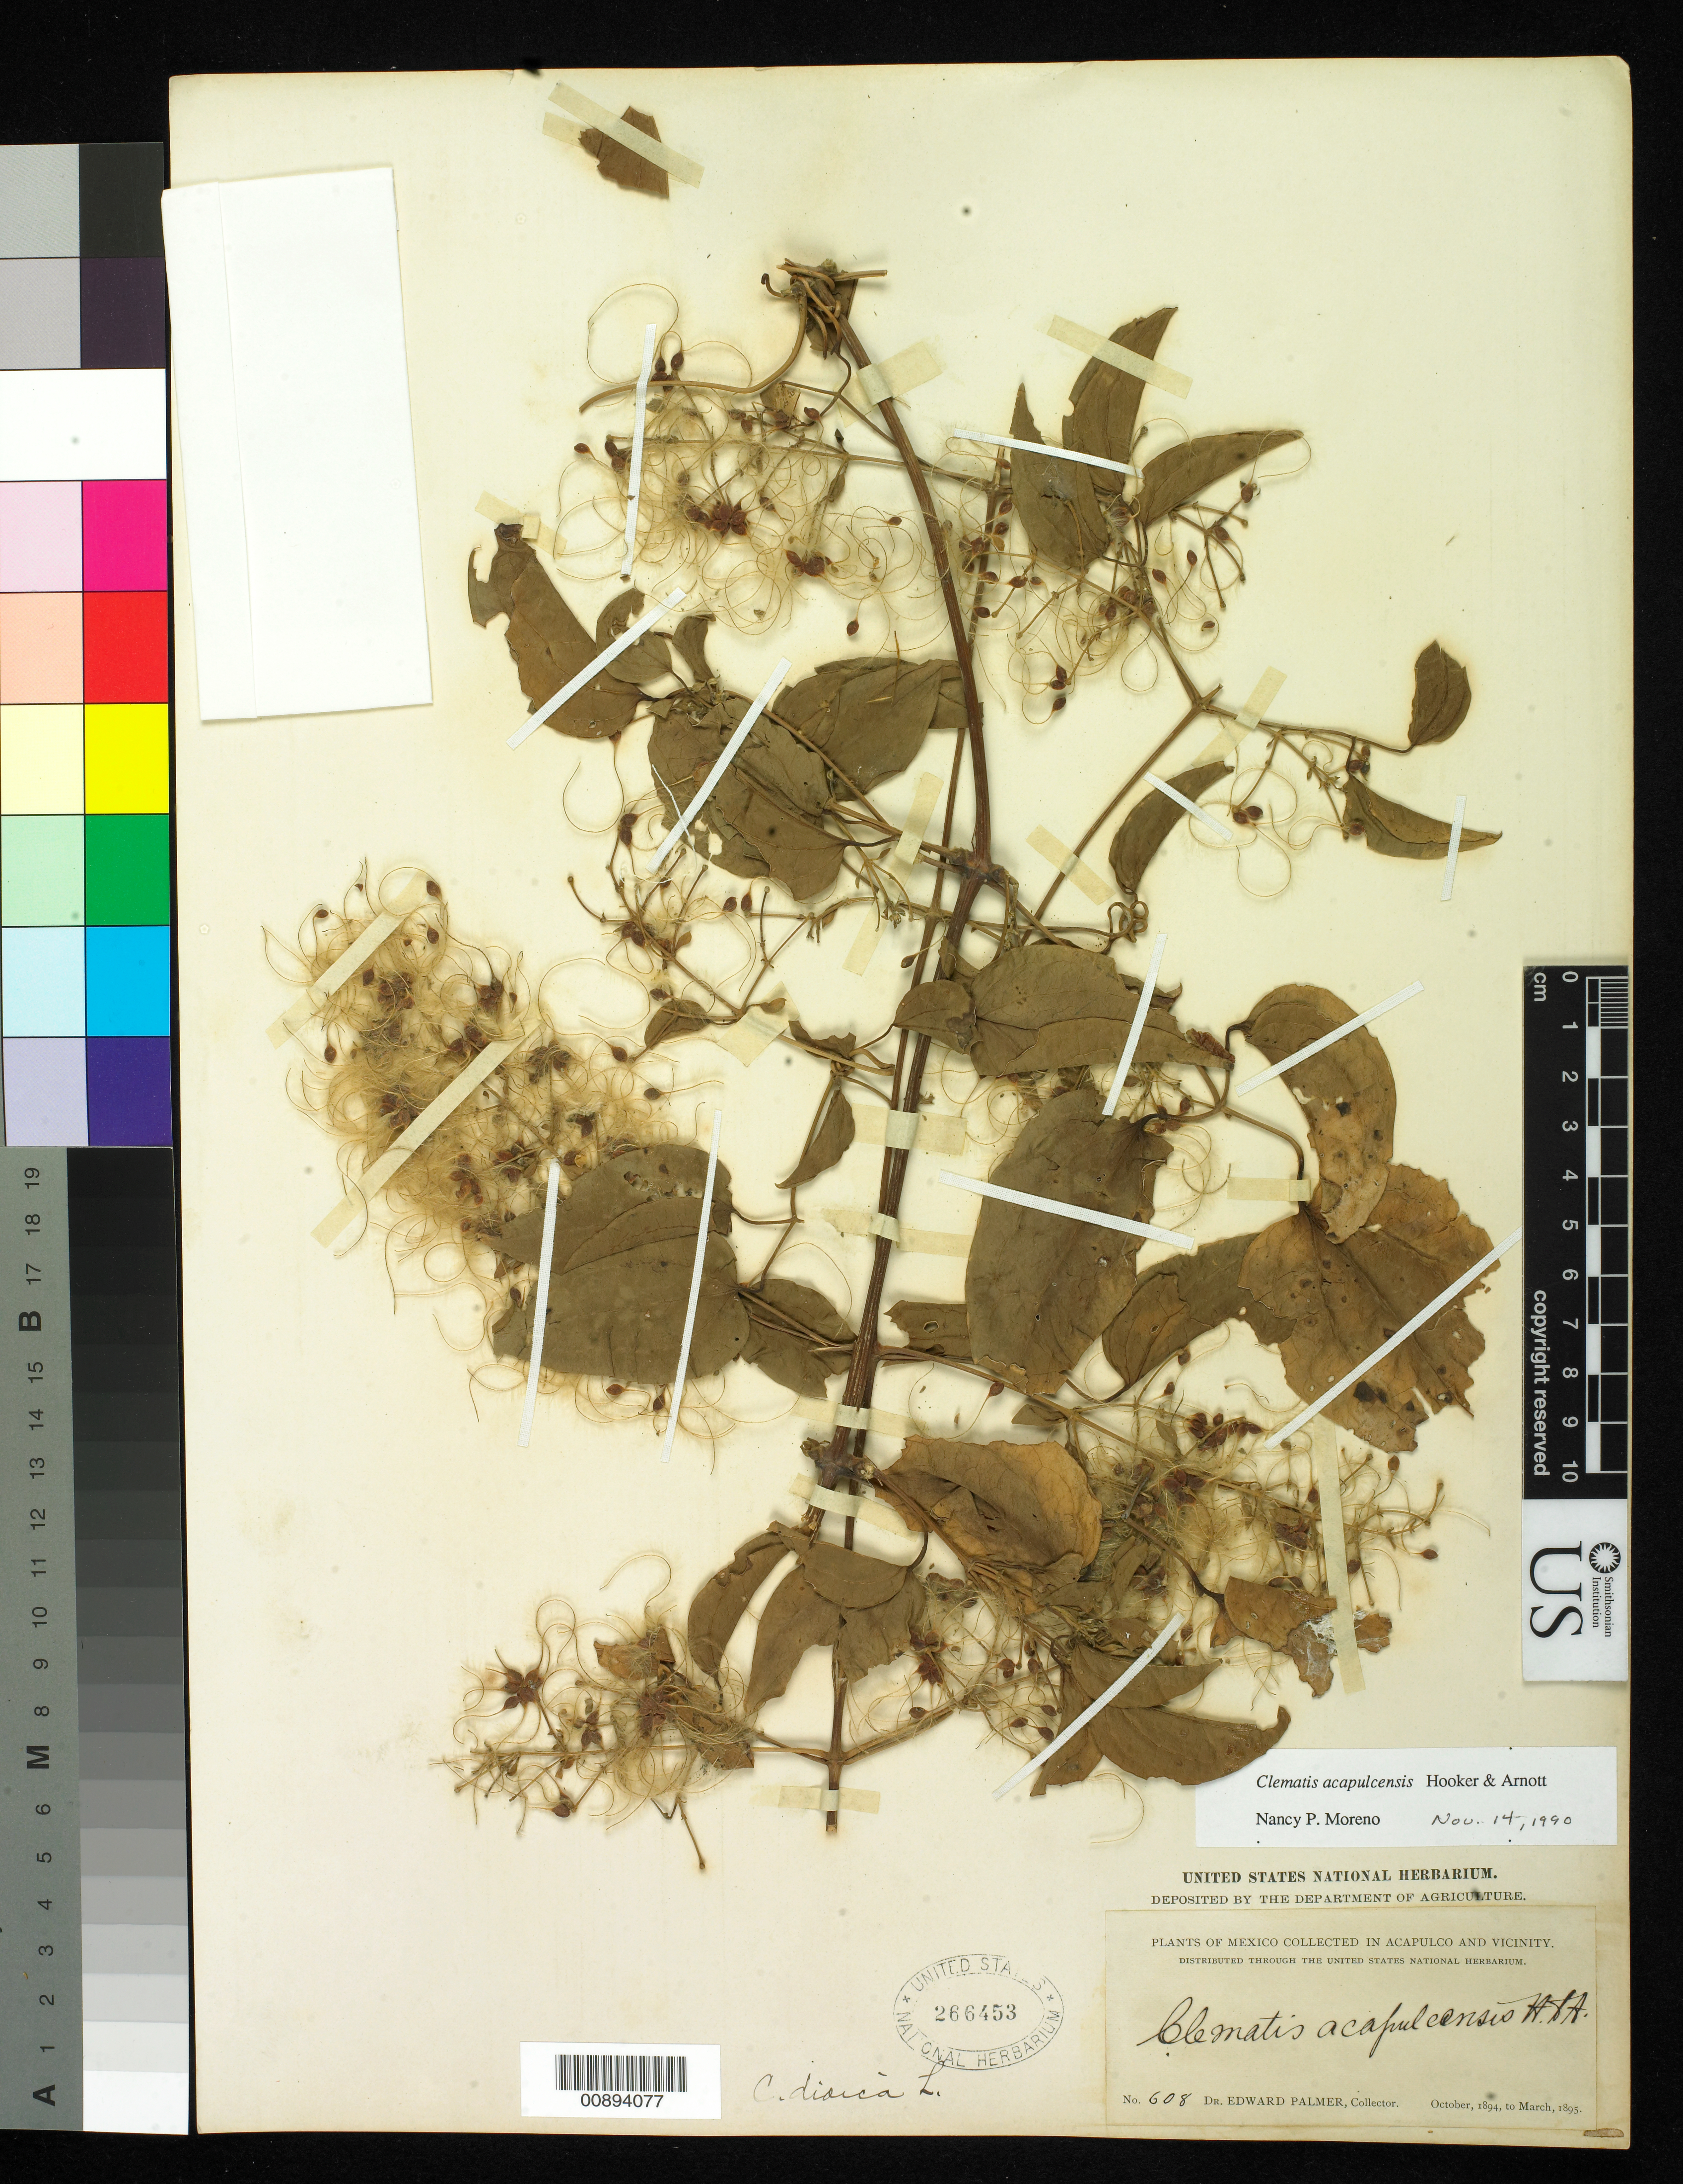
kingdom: Plantae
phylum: Tracheophyta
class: Magnoliopsida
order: Ranunculales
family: Ranunculaceae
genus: Clematis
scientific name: Clematis acapulcensis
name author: Hook. & Arn.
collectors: E. Palmer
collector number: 608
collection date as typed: Oct 1894 to -- Mar 1895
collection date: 1894-10/1895-03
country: Mexico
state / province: Guerrero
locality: Acapulco, Guerrero and vicinity.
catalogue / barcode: US 266453